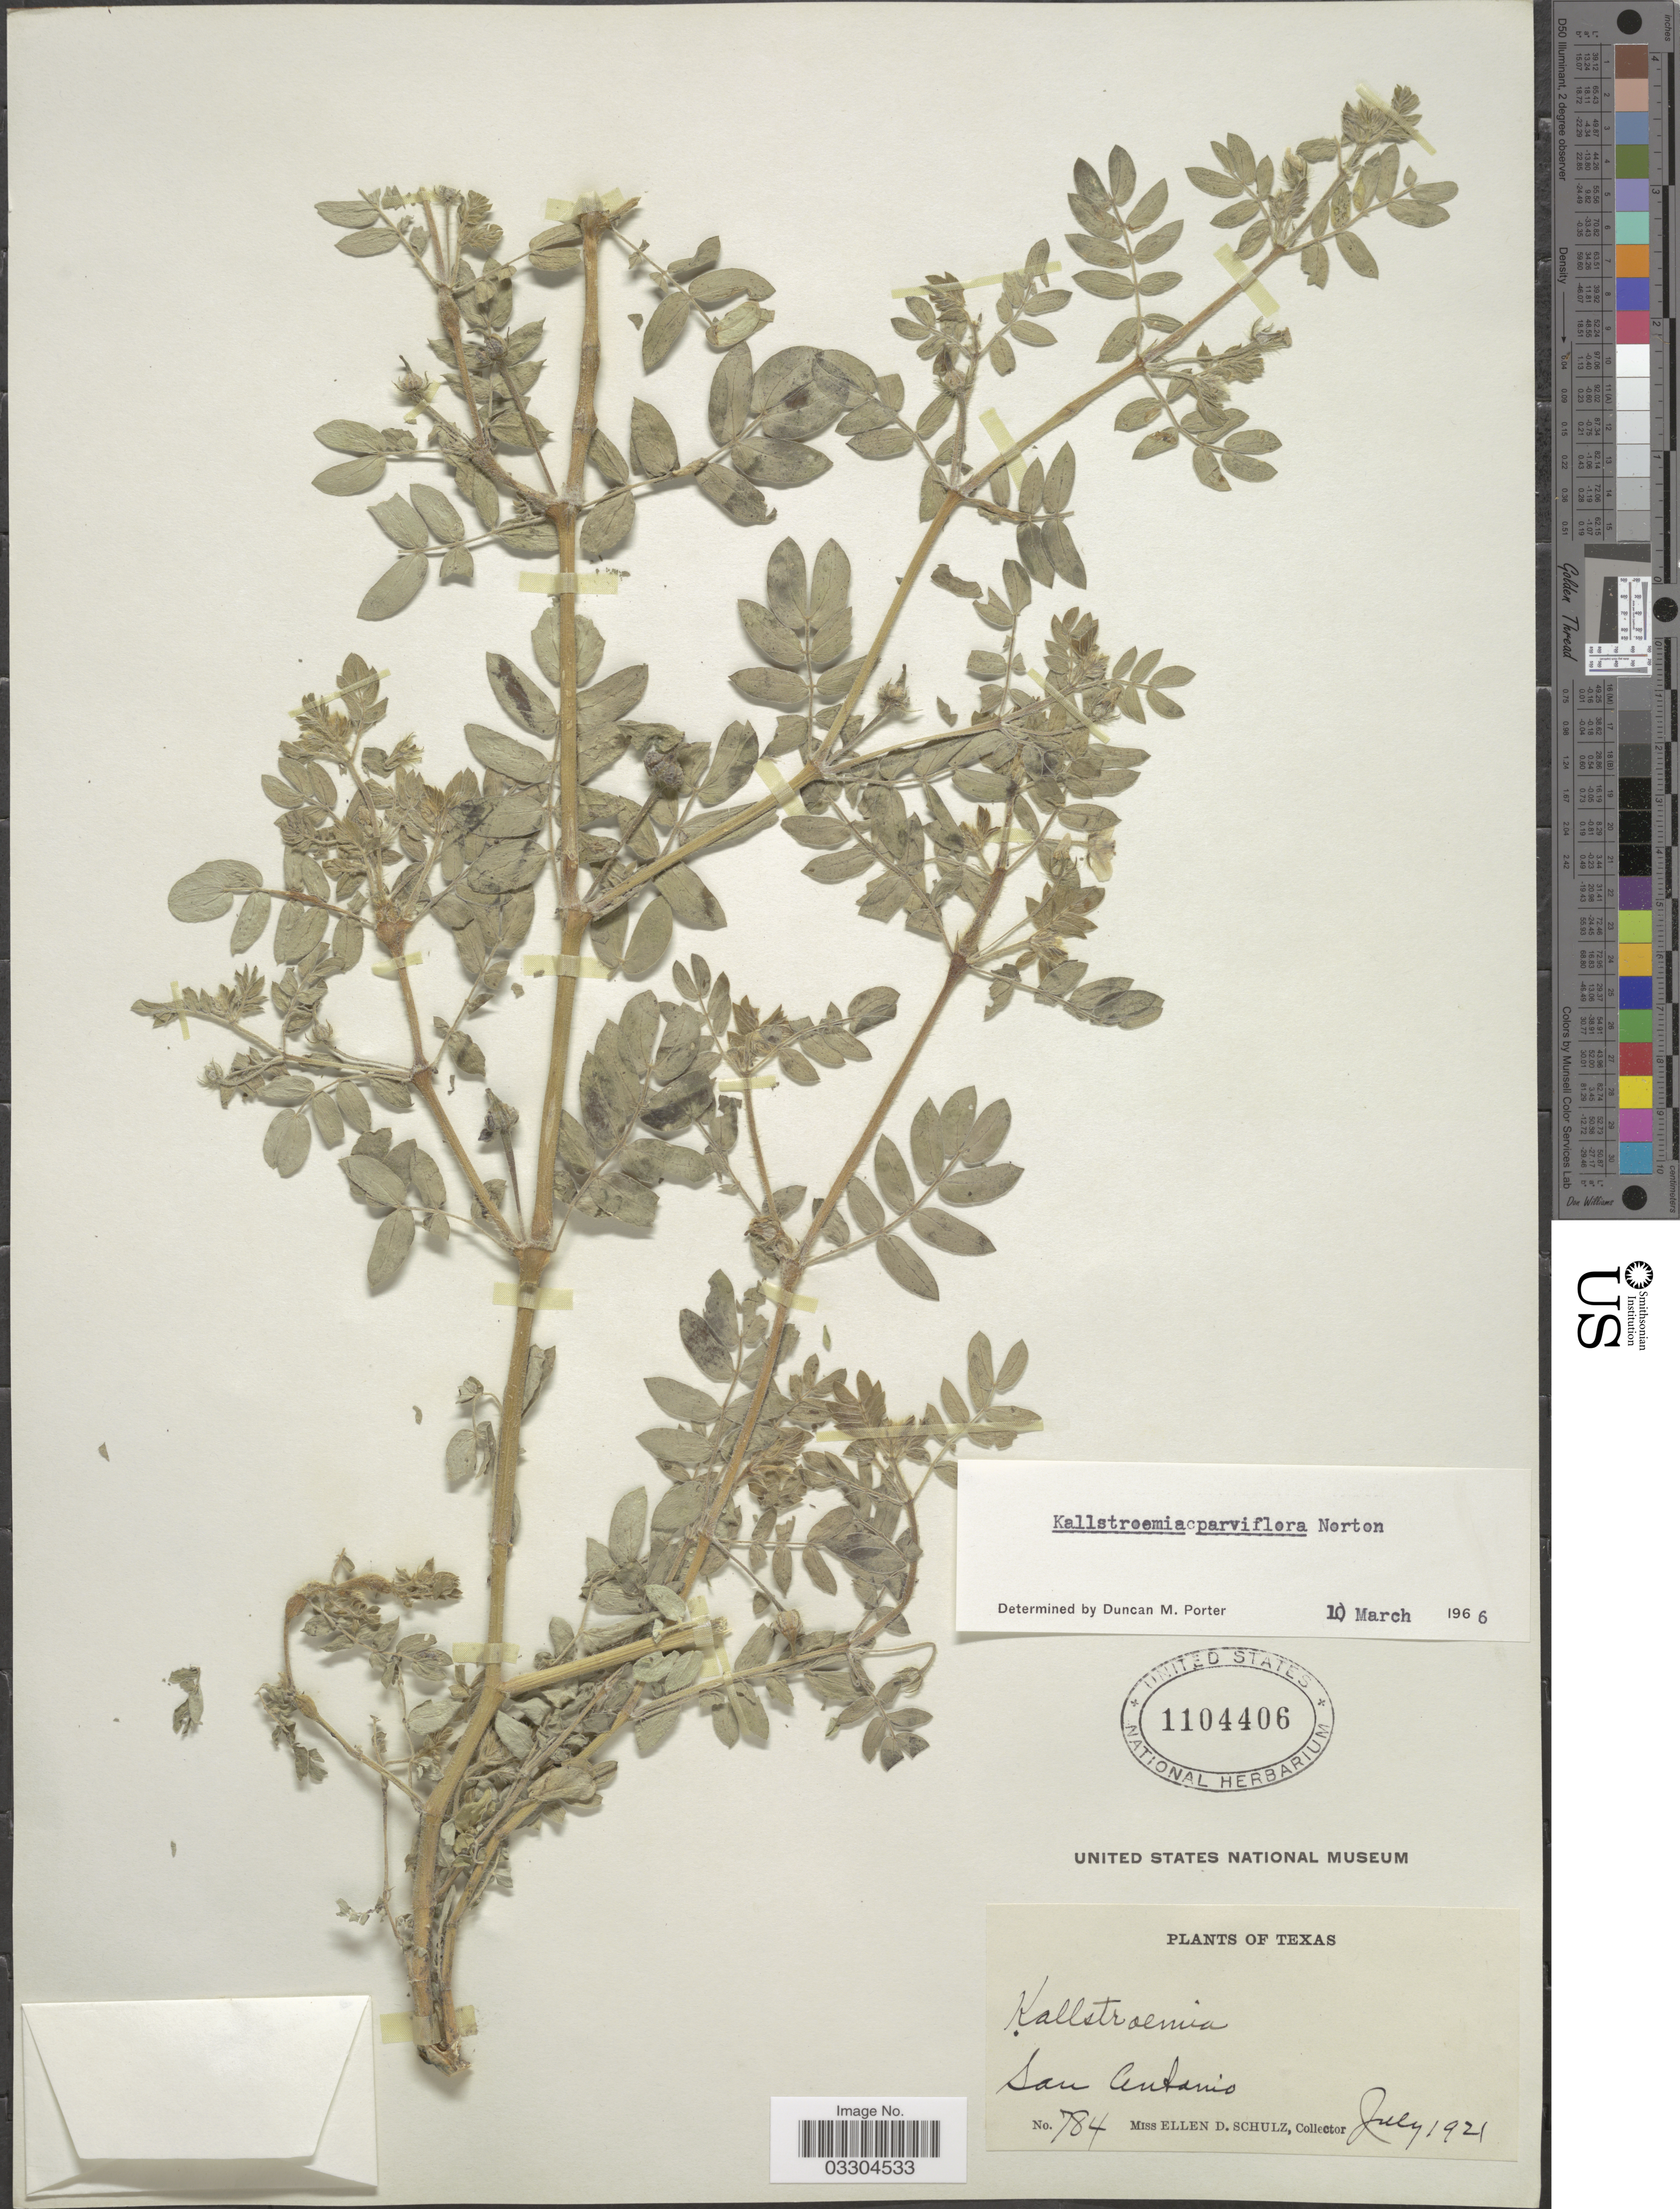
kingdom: Plantae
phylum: Tracheophyta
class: Magnoliopsida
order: Zygophyllales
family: Zygophyllaceae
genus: Kallstroemia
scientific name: Kallstroemia parviflora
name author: Norton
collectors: E. D. Schulz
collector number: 784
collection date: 1921-07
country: United States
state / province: Texas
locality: San Antonio.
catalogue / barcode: US 1104406